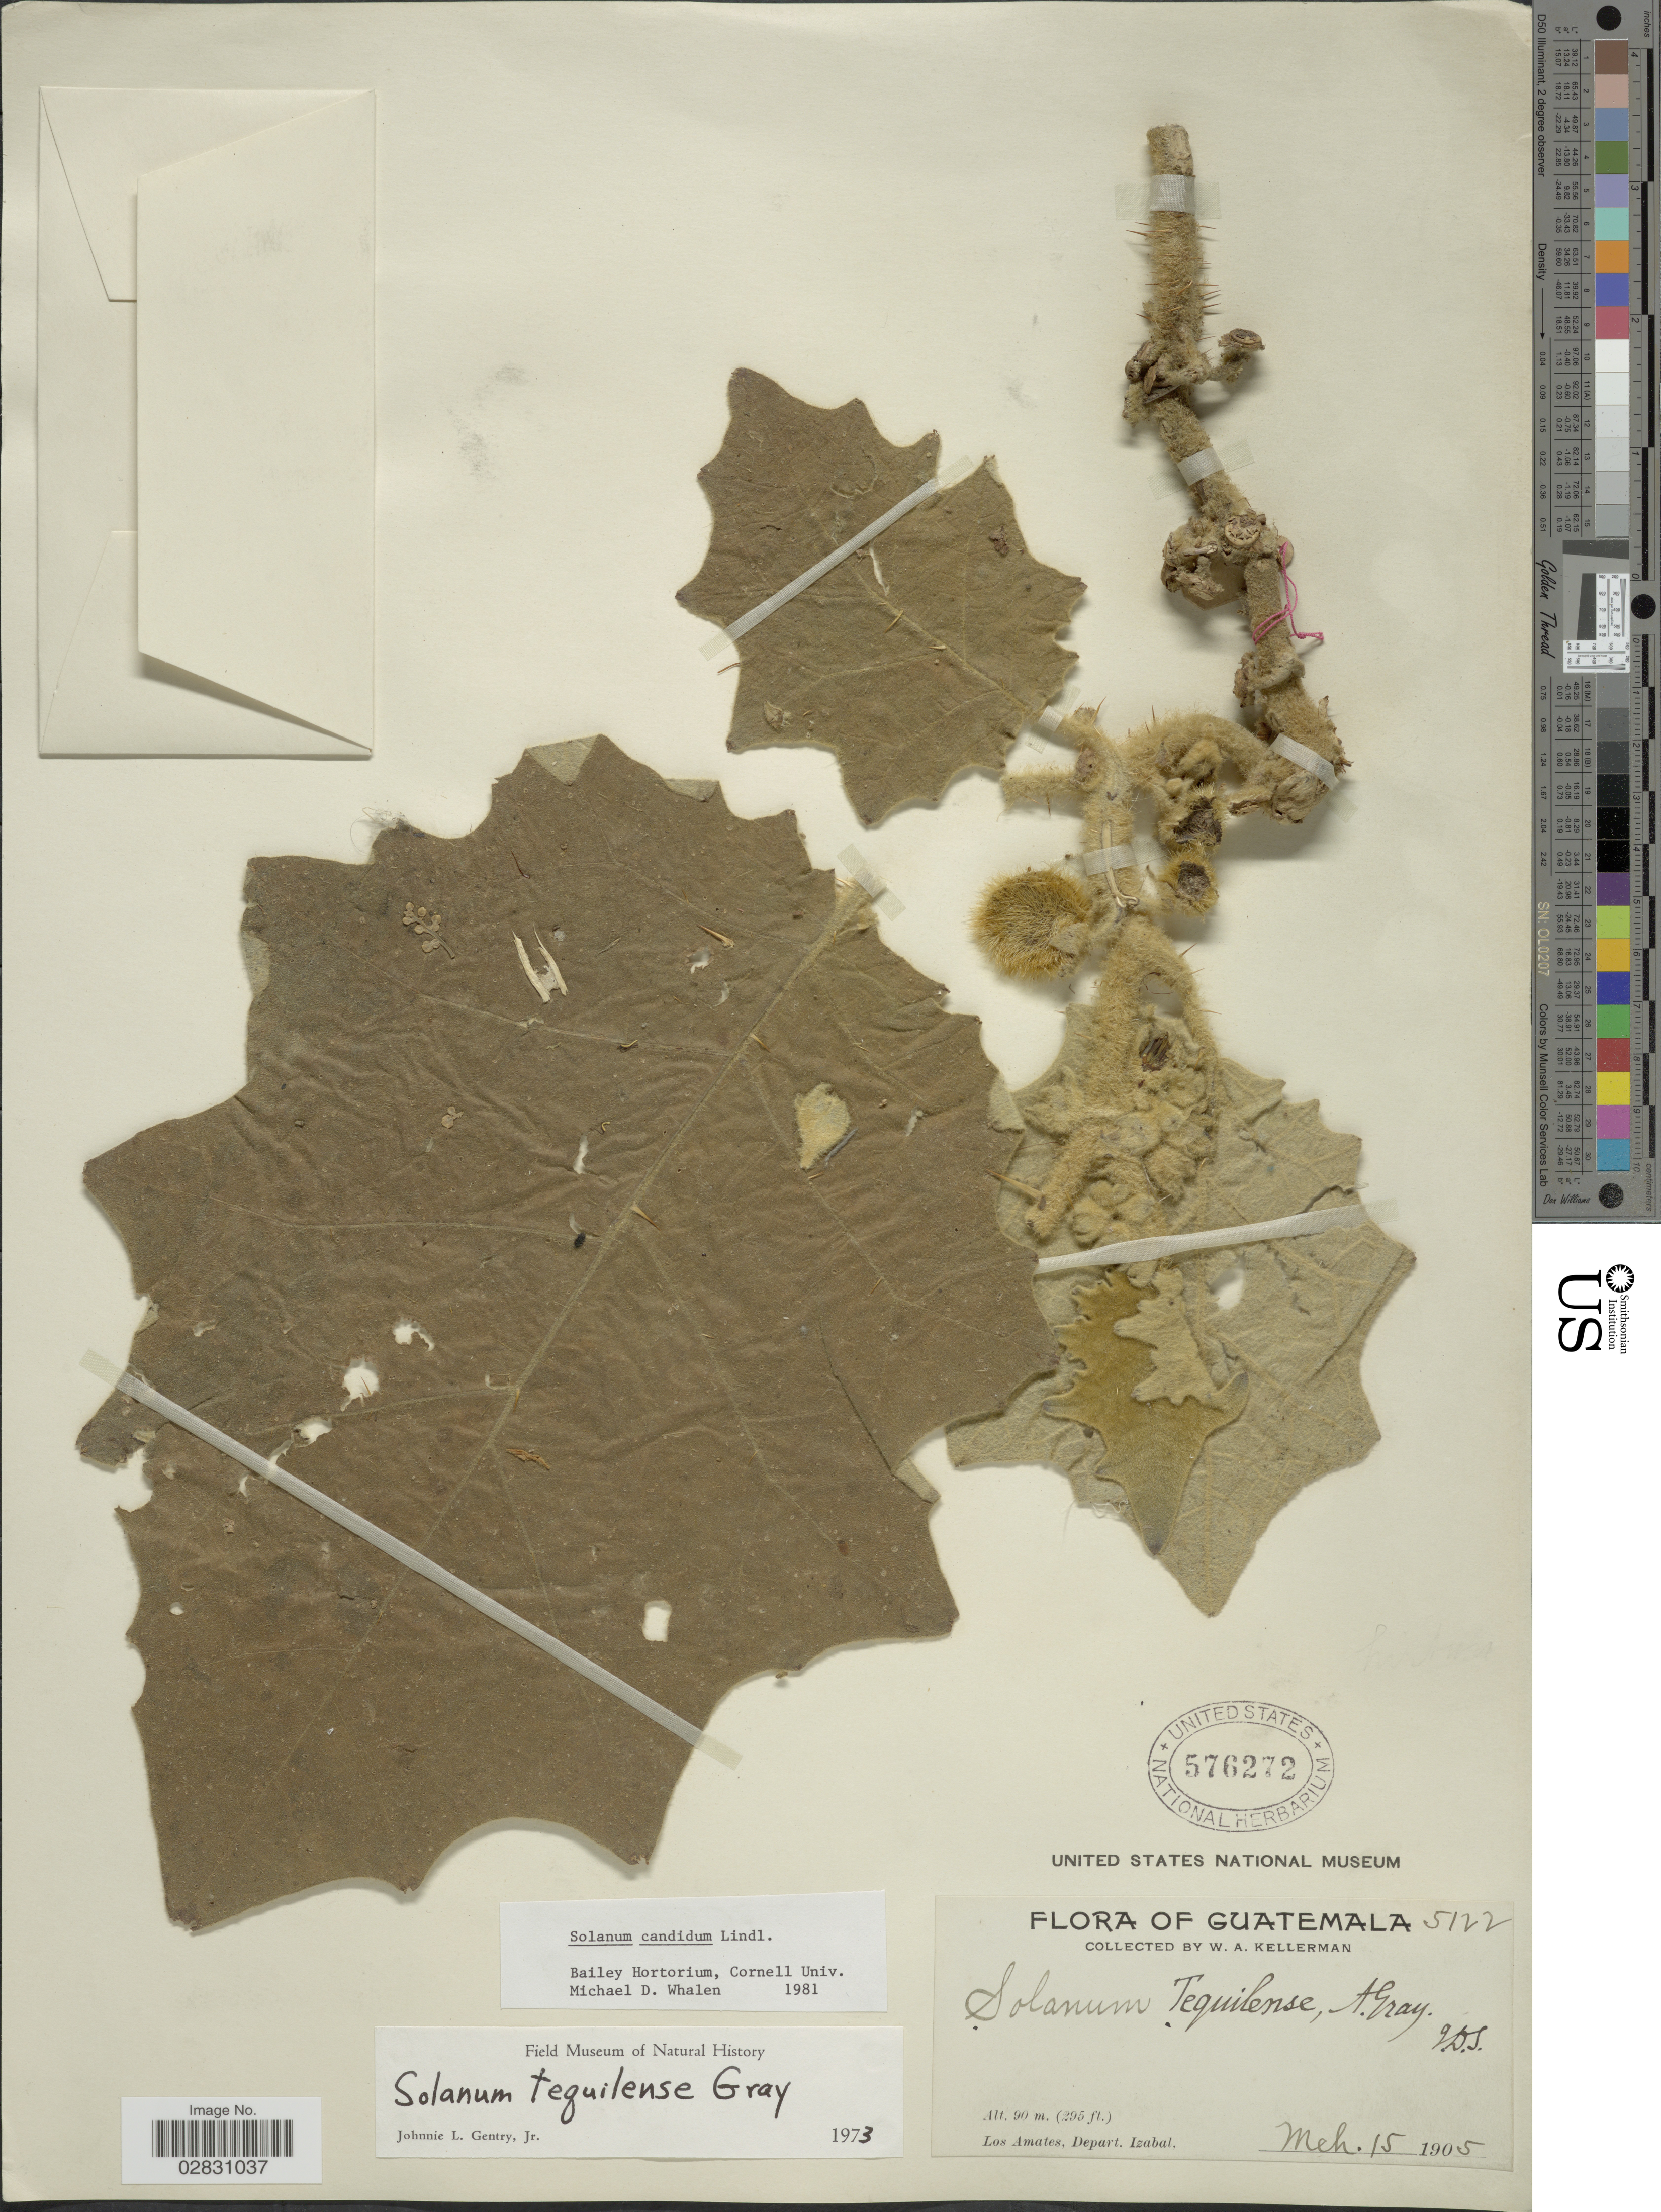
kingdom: Plantae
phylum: Tracheophyta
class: Magnoliopsida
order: Solanales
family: Solanaceae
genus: Solanum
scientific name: Solanum candidum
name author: Lindl.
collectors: W. Kellerman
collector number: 5122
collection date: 1905-03-15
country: Guatemala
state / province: Izabal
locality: Los Amates, Depart. Izabal.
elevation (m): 90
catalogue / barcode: US 576272